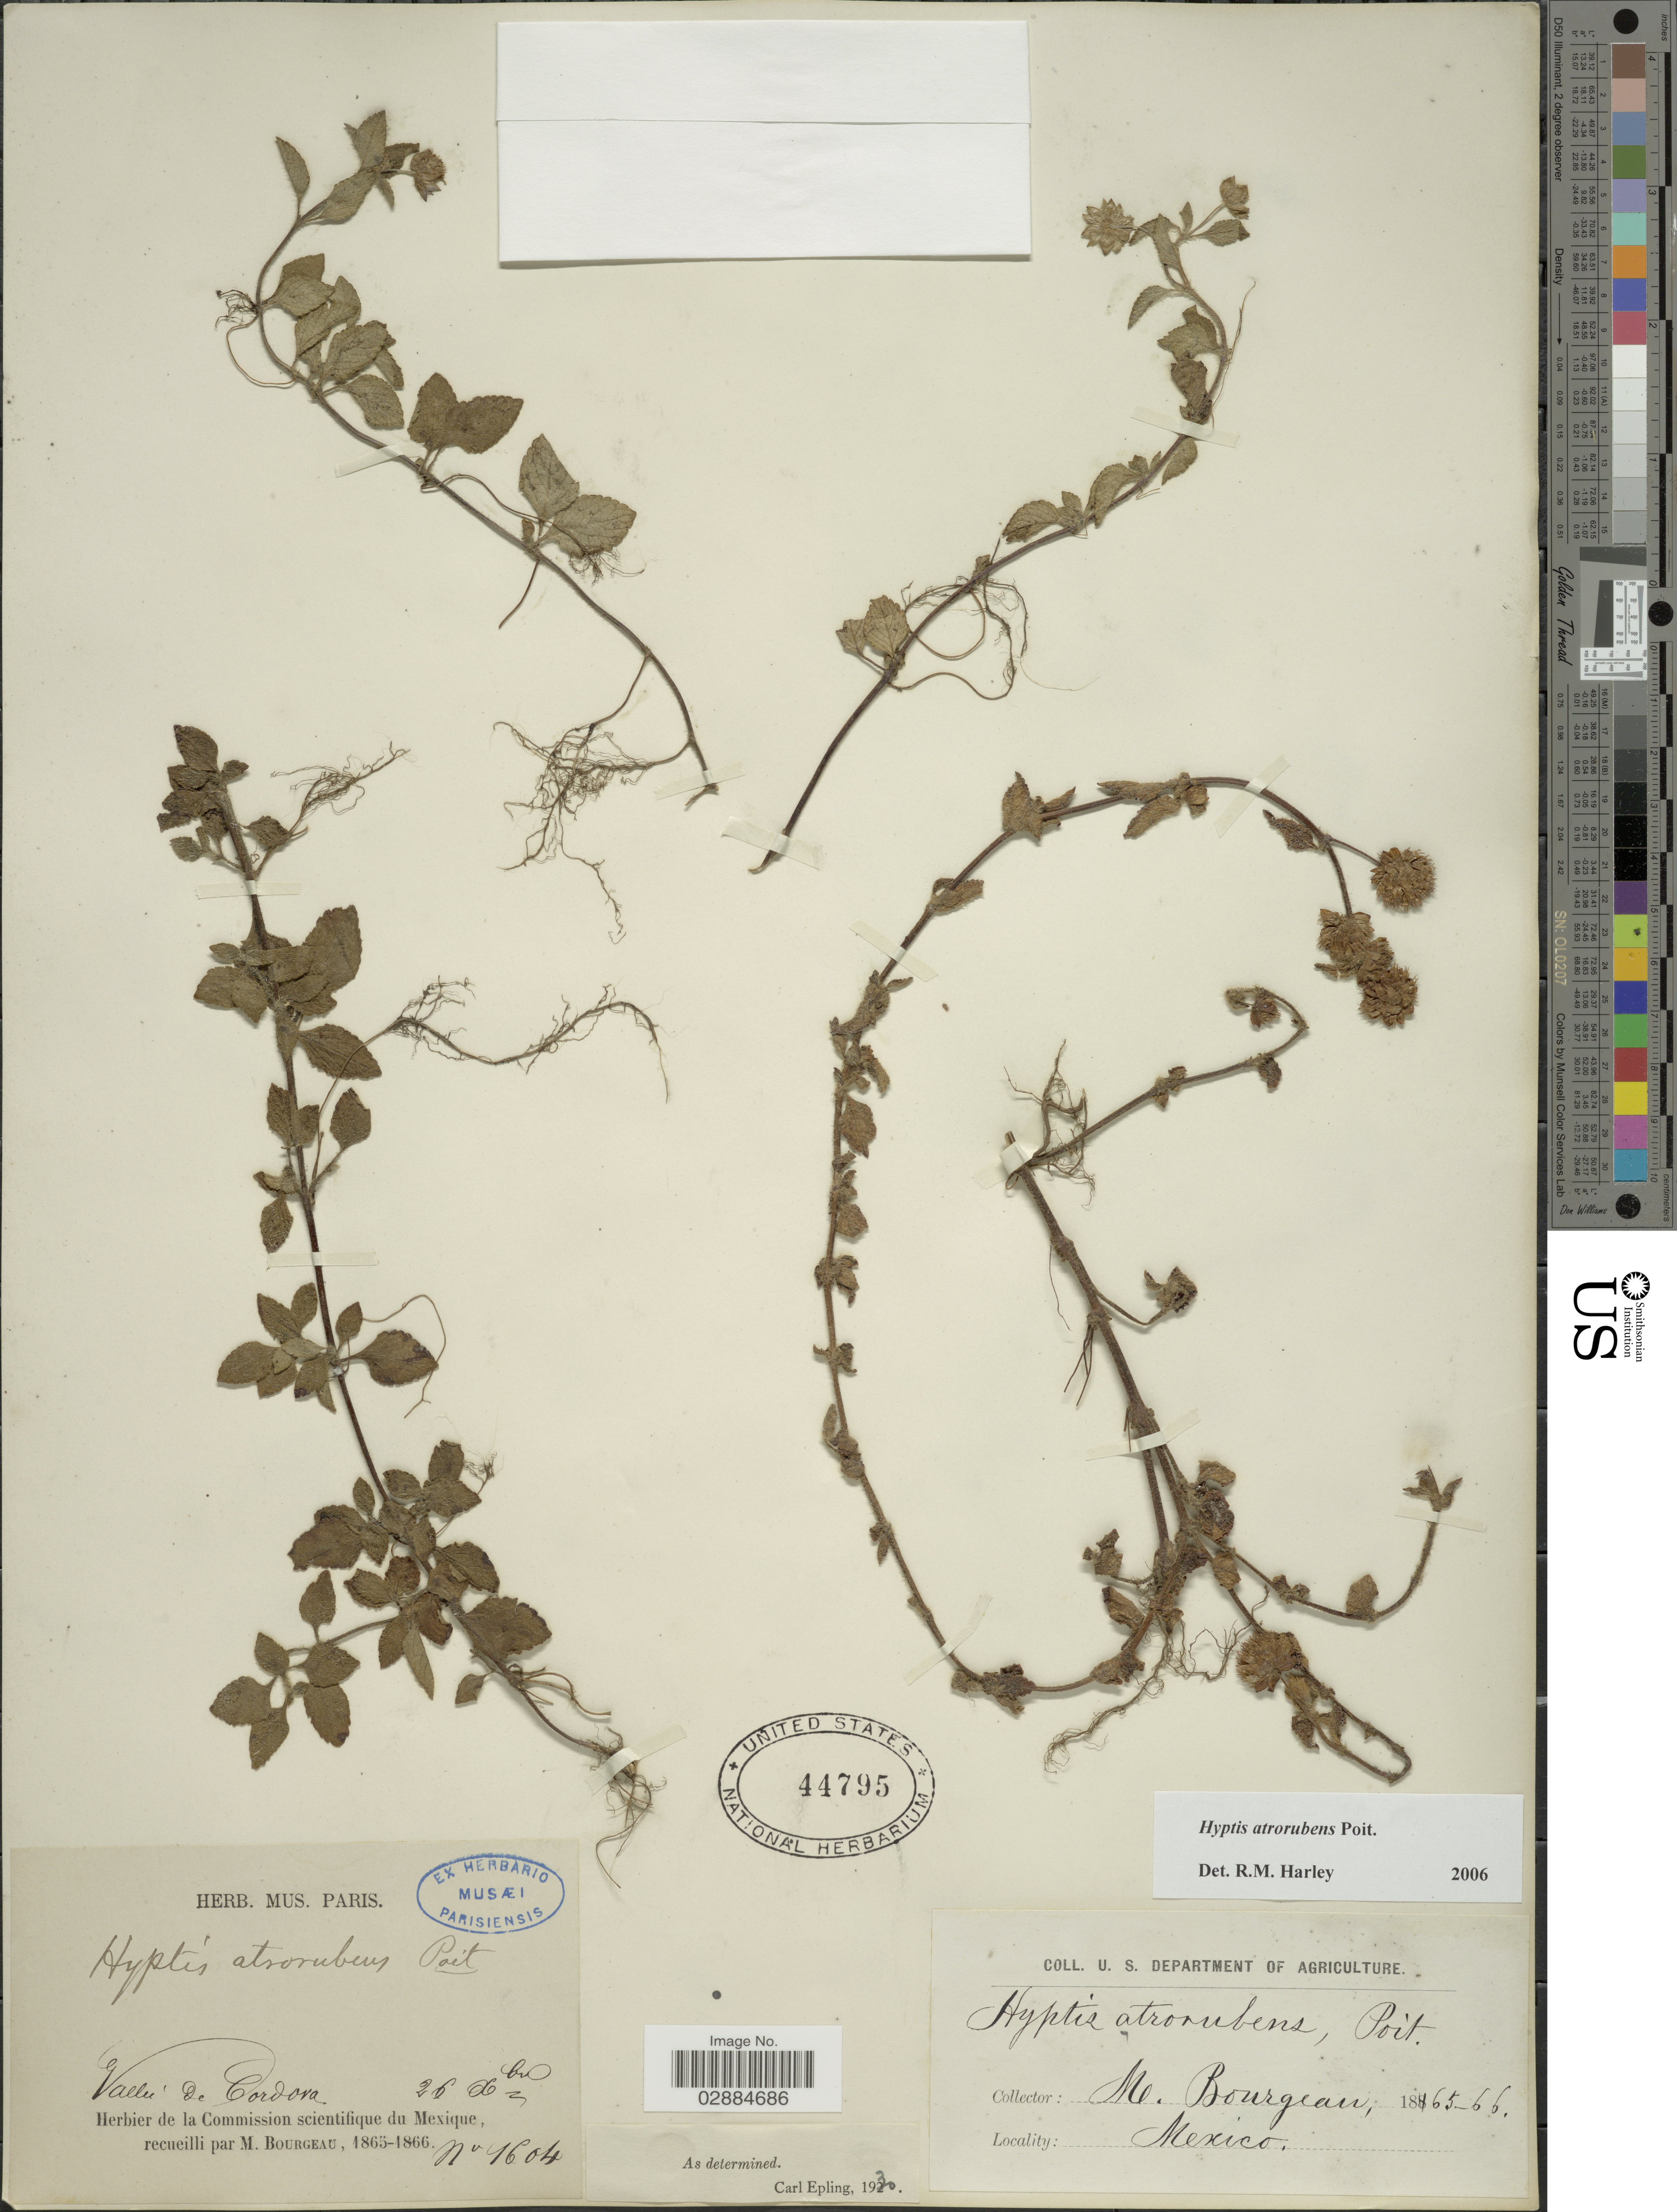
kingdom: Plantae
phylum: Tracheophyta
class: Magnoliopsida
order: Lamiales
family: Lamiaceae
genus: Hyptis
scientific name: Hyptis atrorubens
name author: Poit.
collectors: M. Bourgeau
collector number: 1604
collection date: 1865-12-26/1866-12-26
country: Mexico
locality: Vallee de Cordova.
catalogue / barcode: US 44795